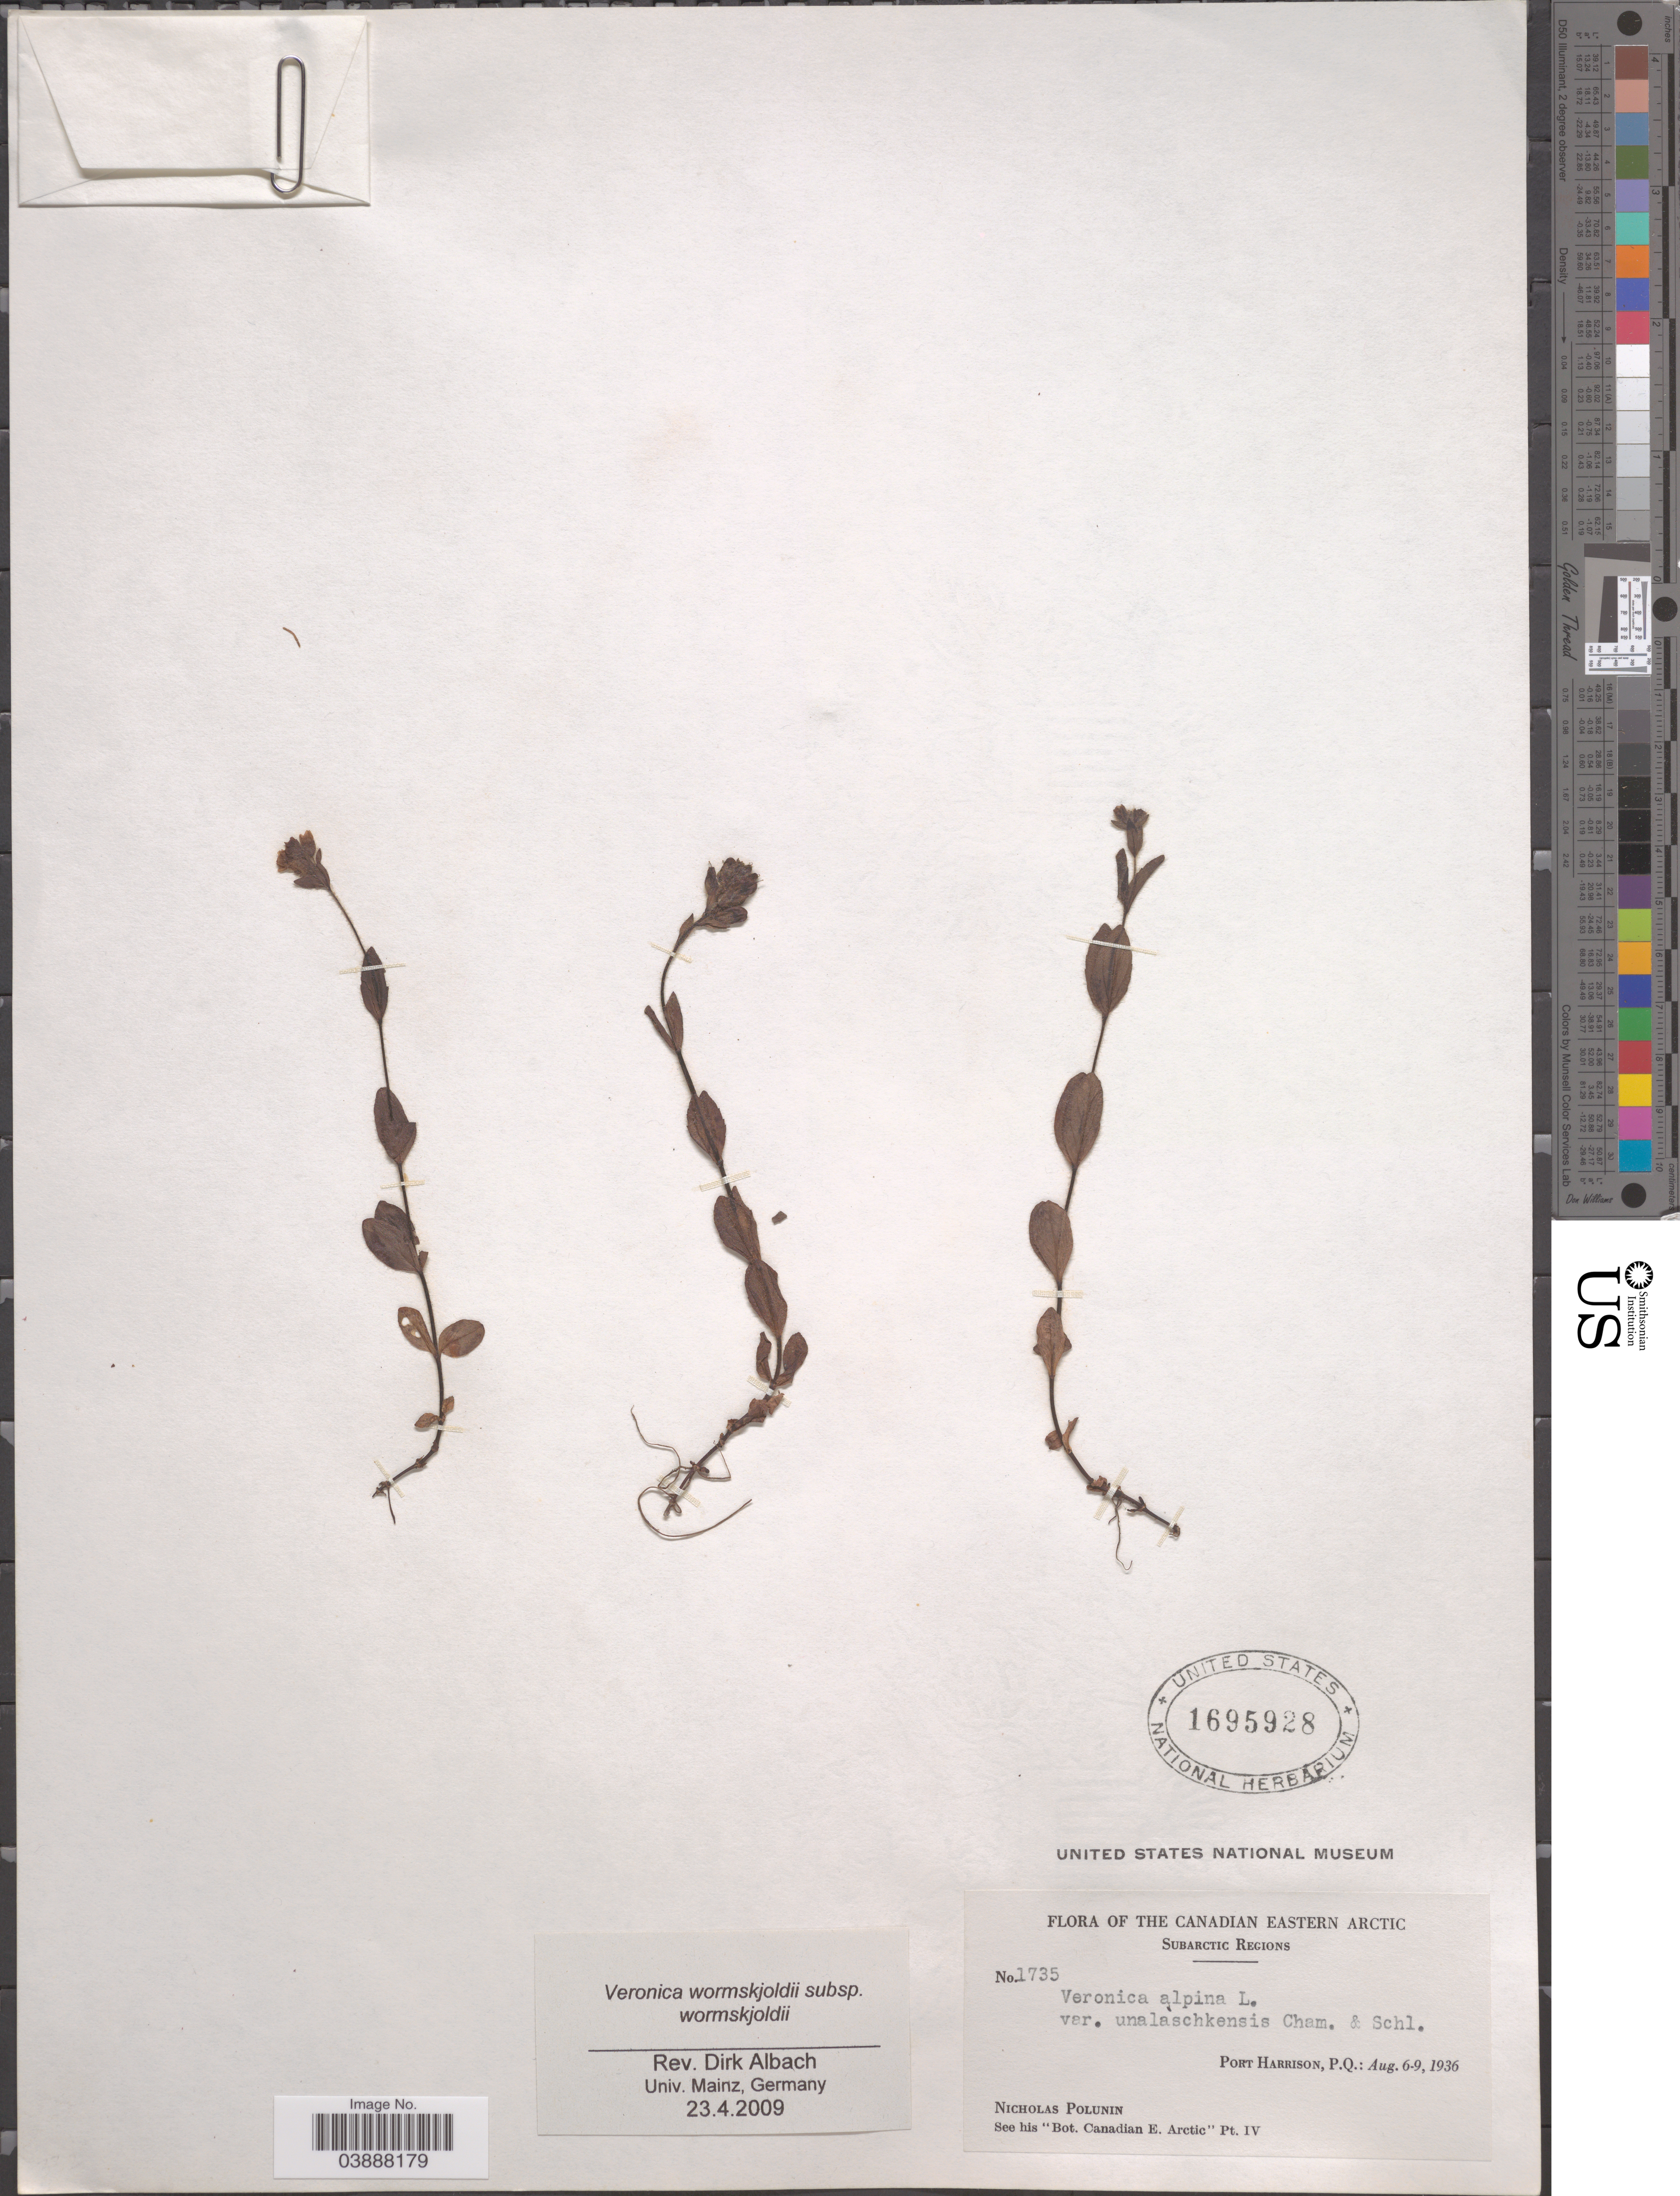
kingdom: Plantae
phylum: Tracheophyta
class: Magnoliopsida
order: Lamiales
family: Plantaginaceae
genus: Veronica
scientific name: Veronica wormskjoldii subsp. wormskjoldii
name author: Roem. & Schult.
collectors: N. V. Polunin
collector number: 1735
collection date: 1936-08-06/1936-08-09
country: Canada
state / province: Quebec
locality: Canadian Eastern Arctic. Subarctic Regions. Port Harrison, P.Q.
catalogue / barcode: US 1695928